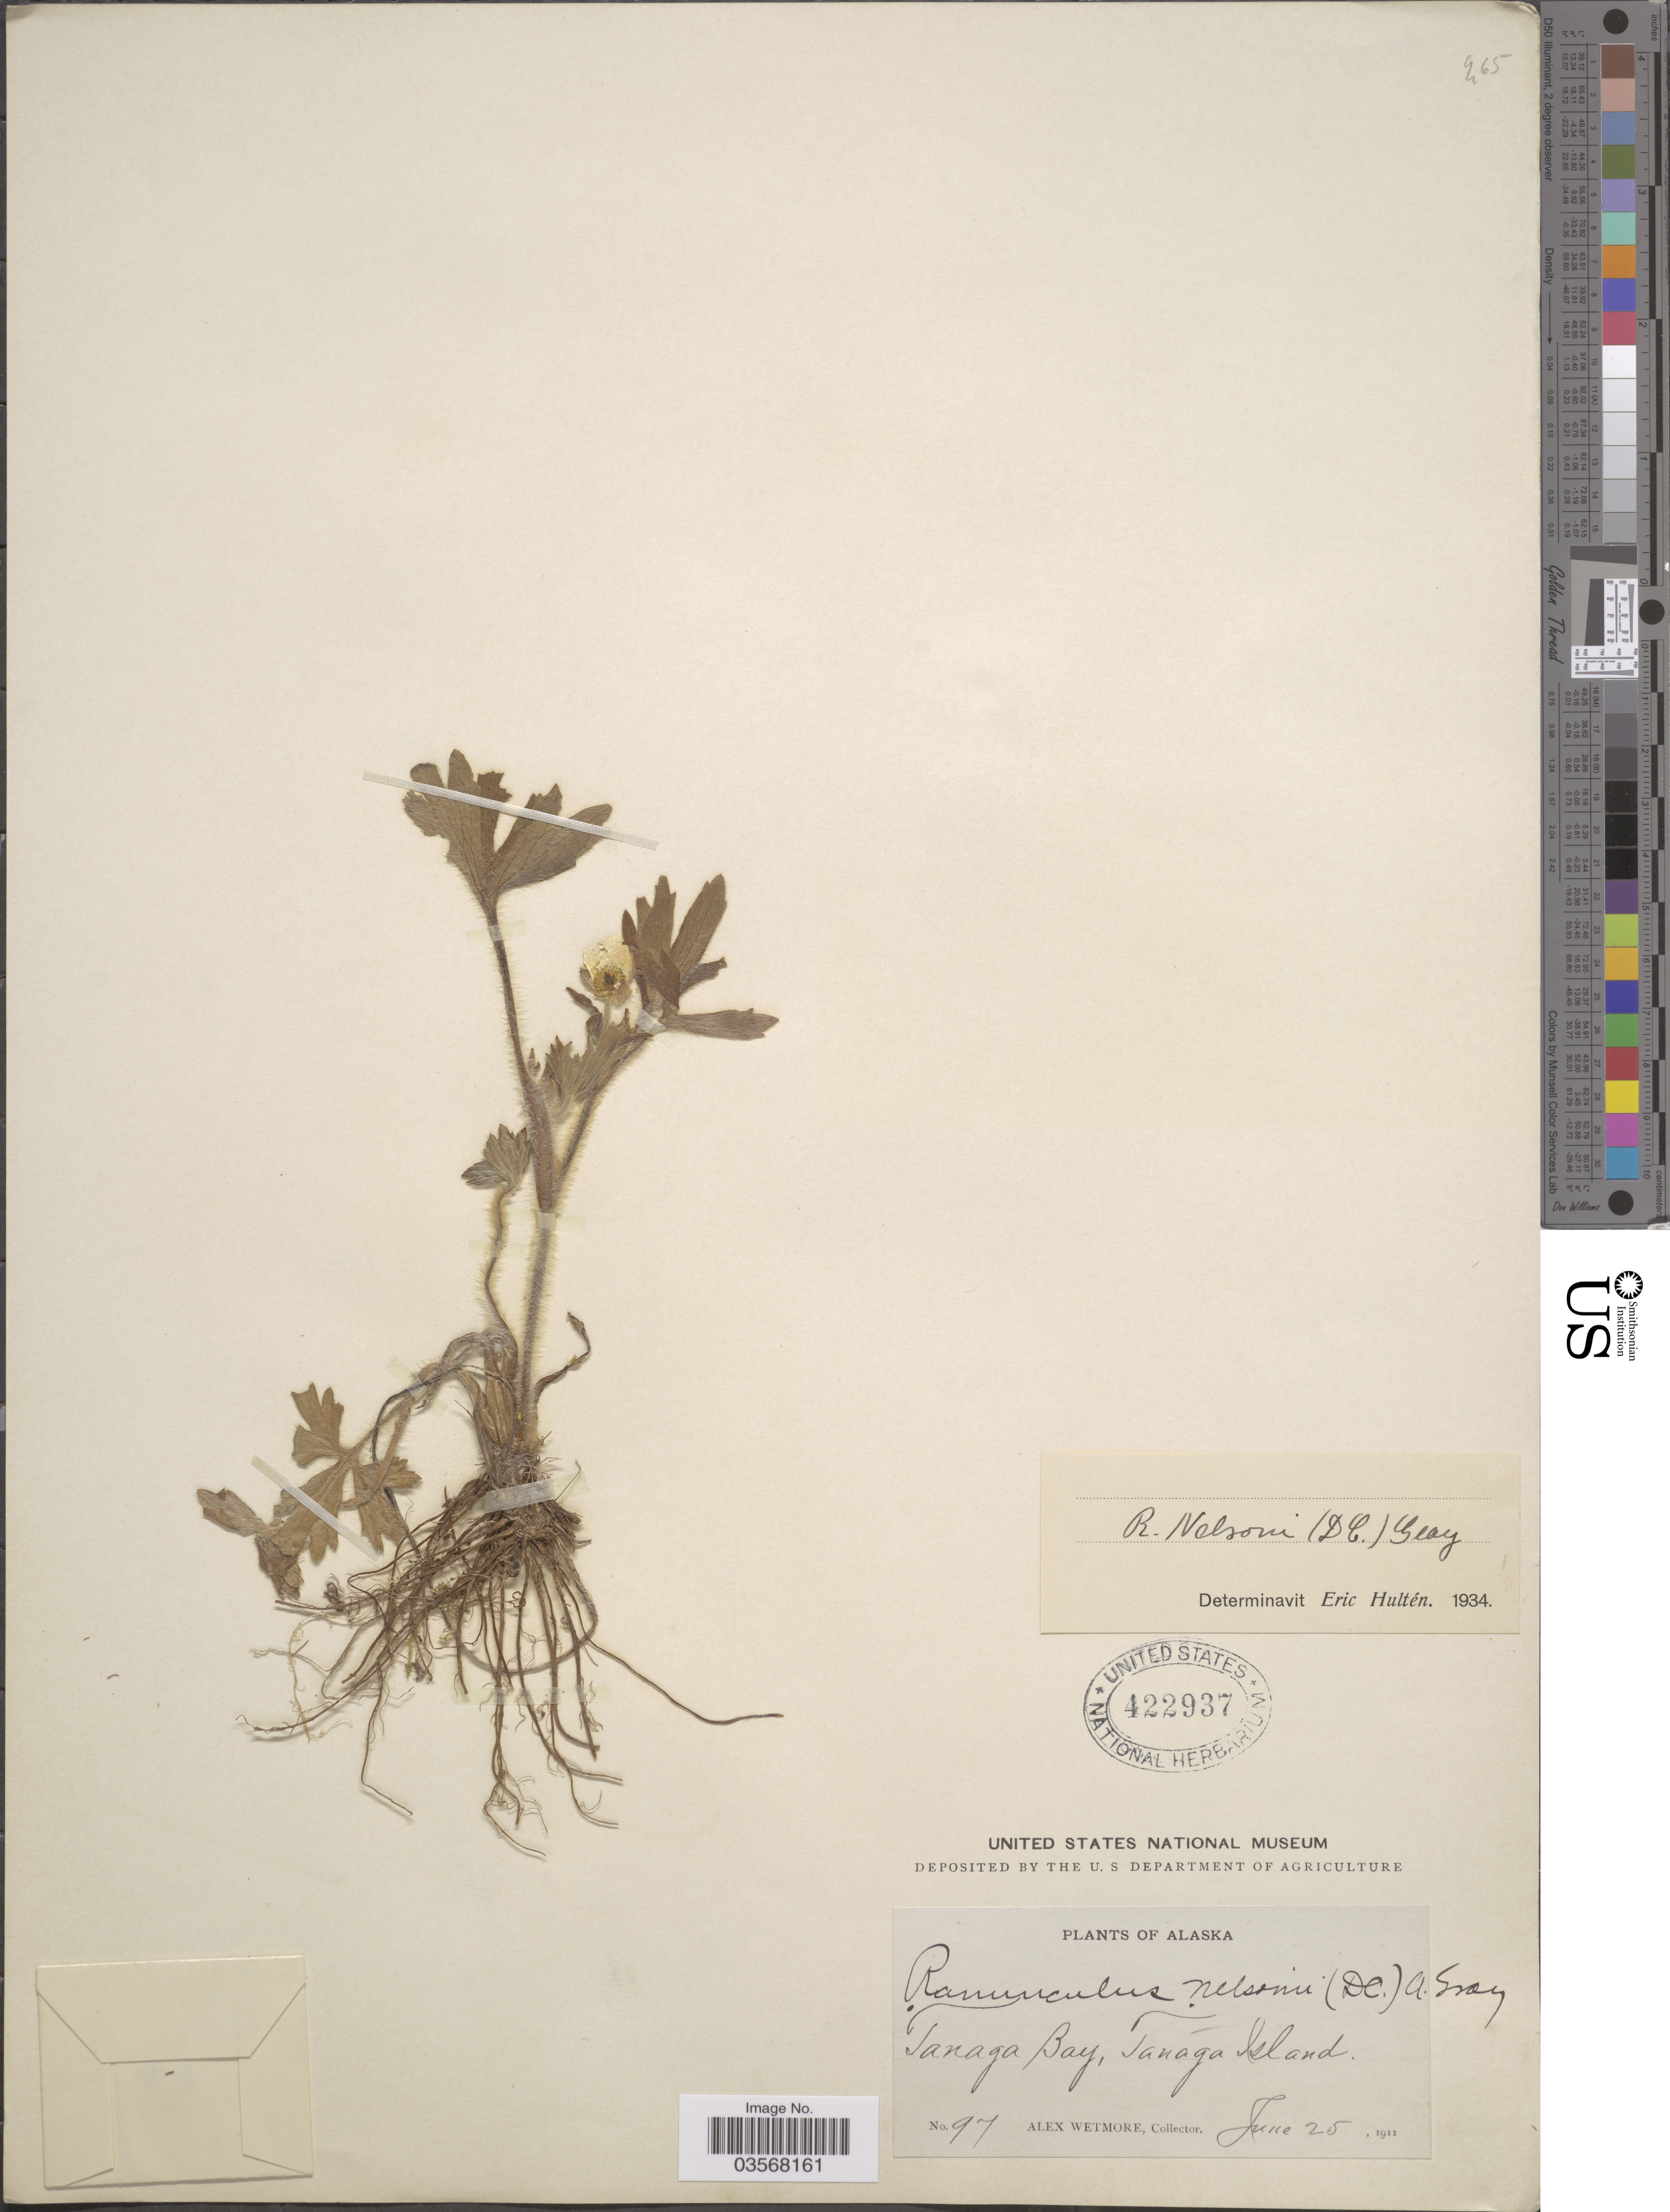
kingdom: Plantae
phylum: Tracheophyta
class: Magnoliopsida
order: Ranunculales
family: Ranunculaceae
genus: Ranunculus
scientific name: Ranunculus occidentalis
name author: Nutt.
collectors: A. Wetmore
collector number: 97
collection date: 1911-06-25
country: United States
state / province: Alaska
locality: Tanaga Bay, Tanaga Island.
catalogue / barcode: US 422937